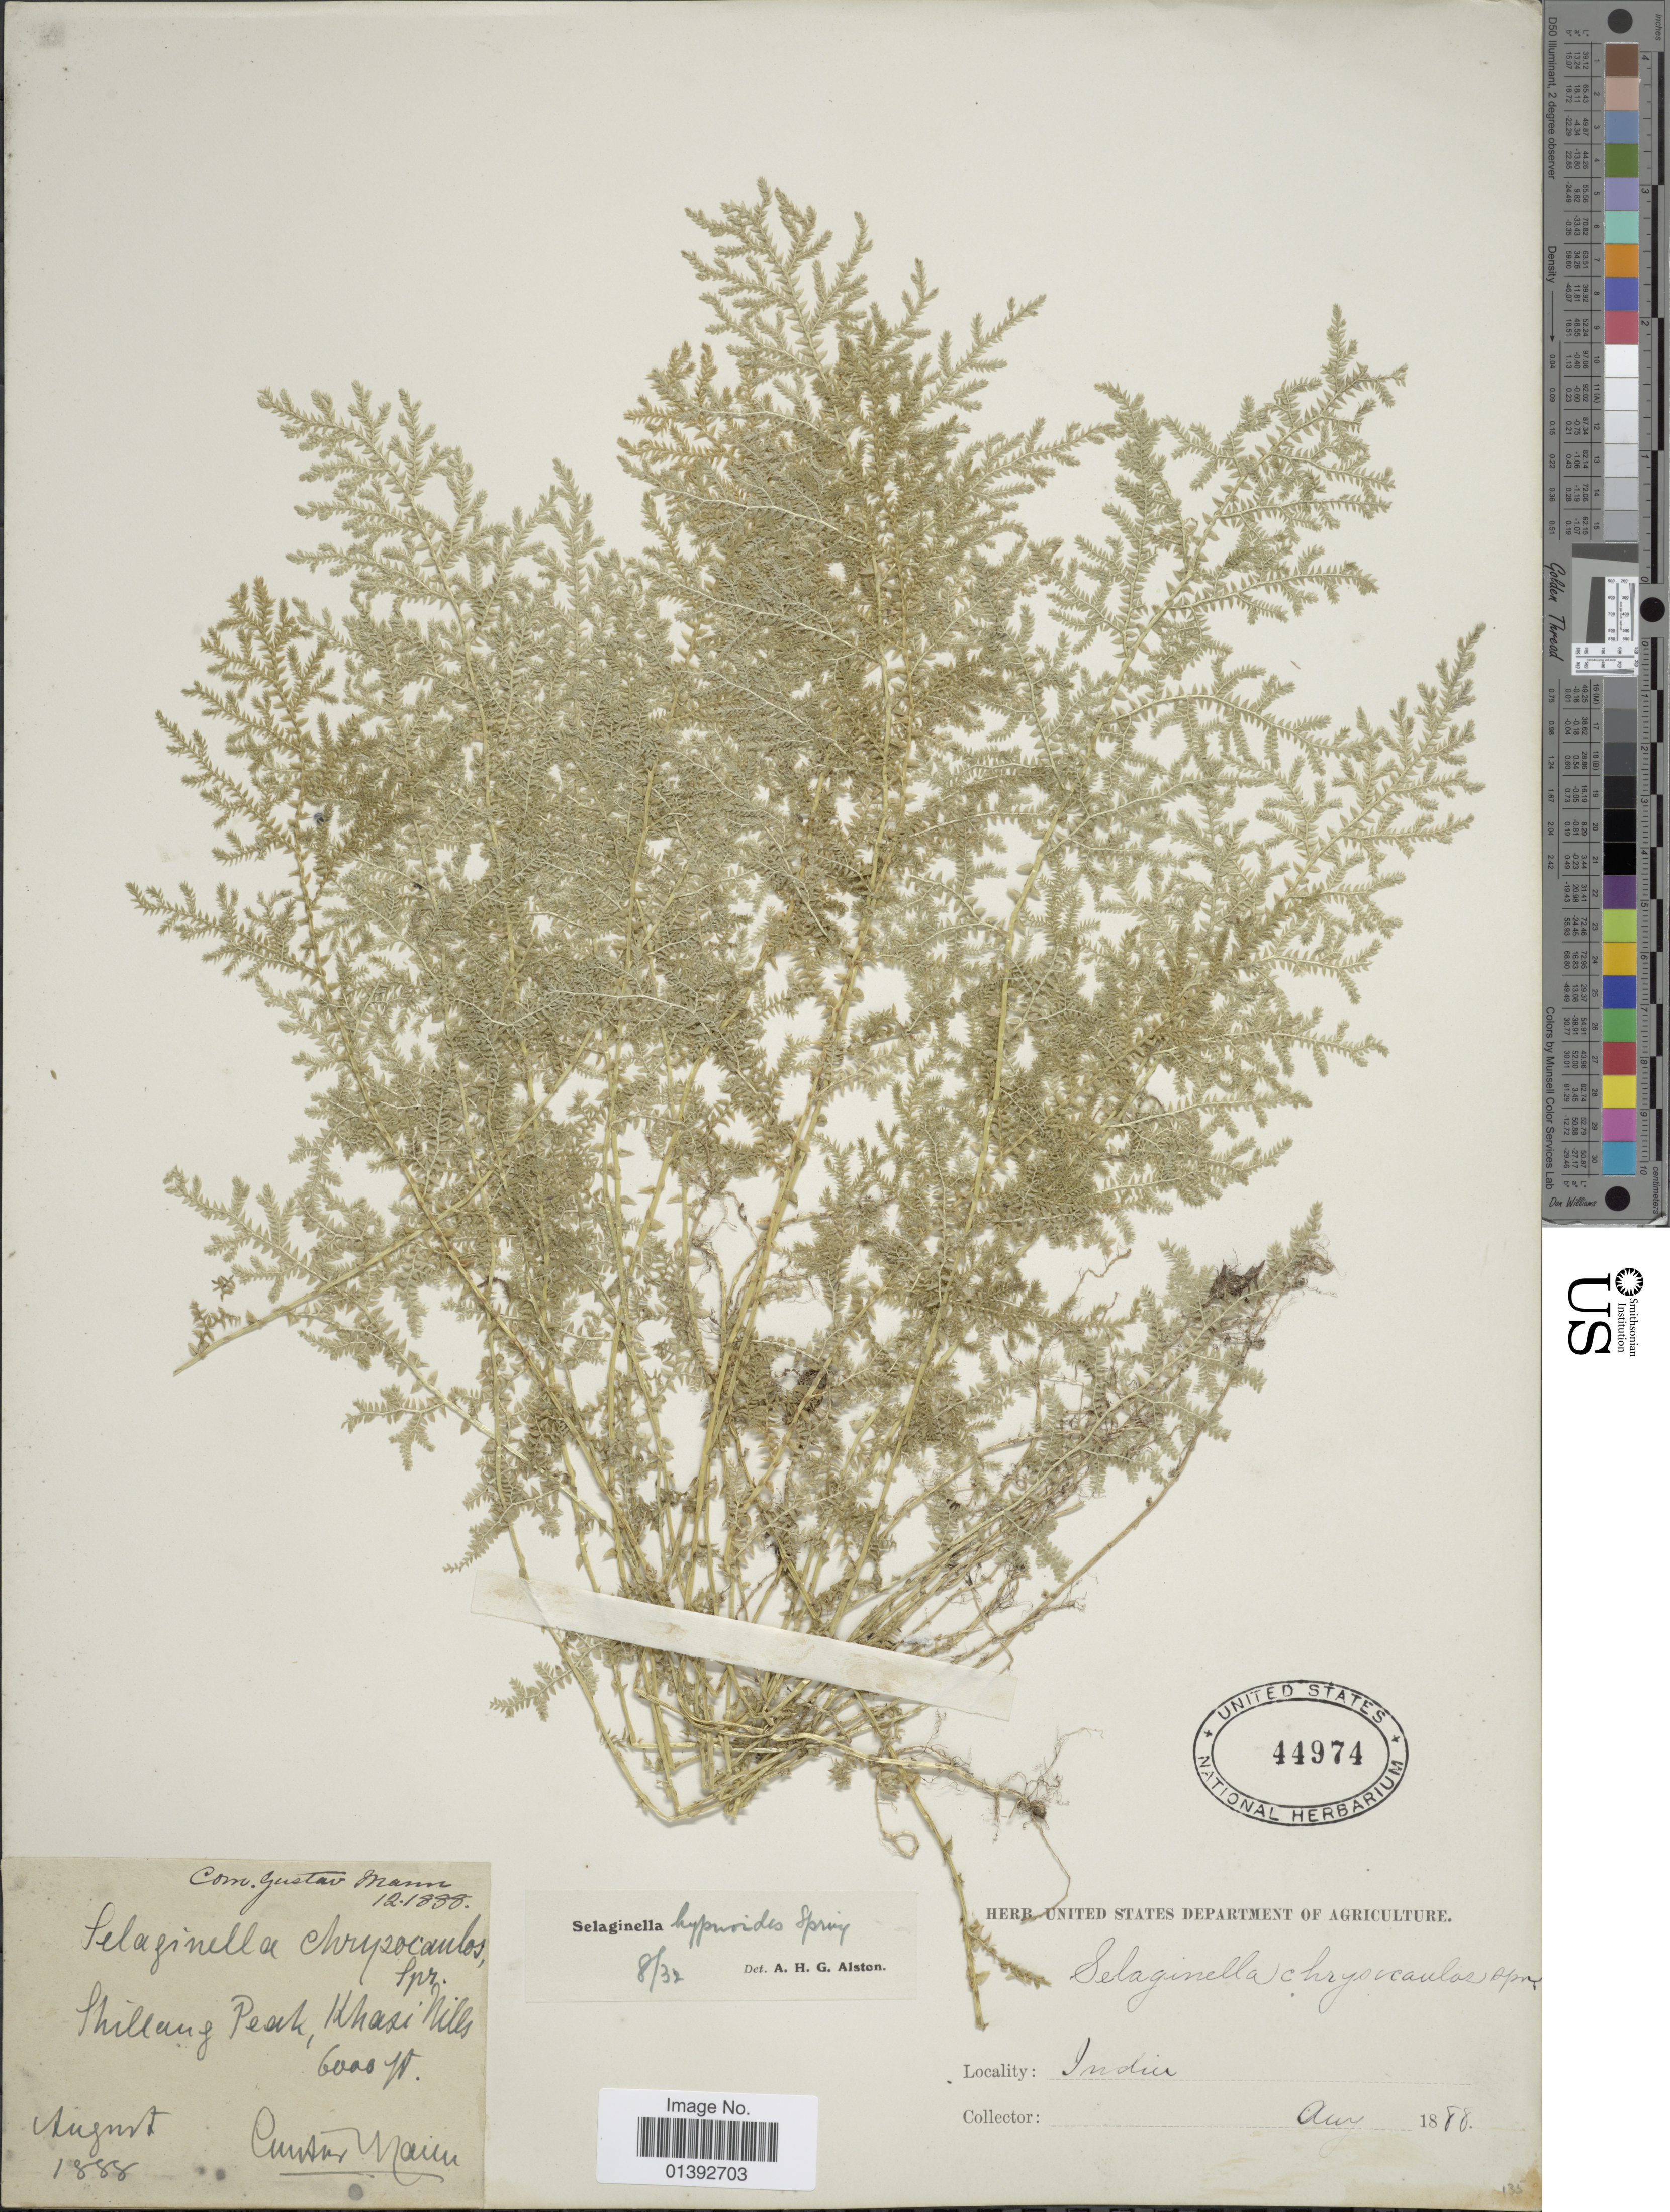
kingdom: Plantae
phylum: Tracheophyta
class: Lycopodiopsida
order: Selaginellales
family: Selaginellaceae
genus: Selaginella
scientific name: Selaginella chrysocaulos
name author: (Hook. & Grev.) Spring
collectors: G. Mann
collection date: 1888-08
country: India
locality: Shillang peak, Khasi Hills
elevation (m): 1829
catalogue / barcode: US 44974